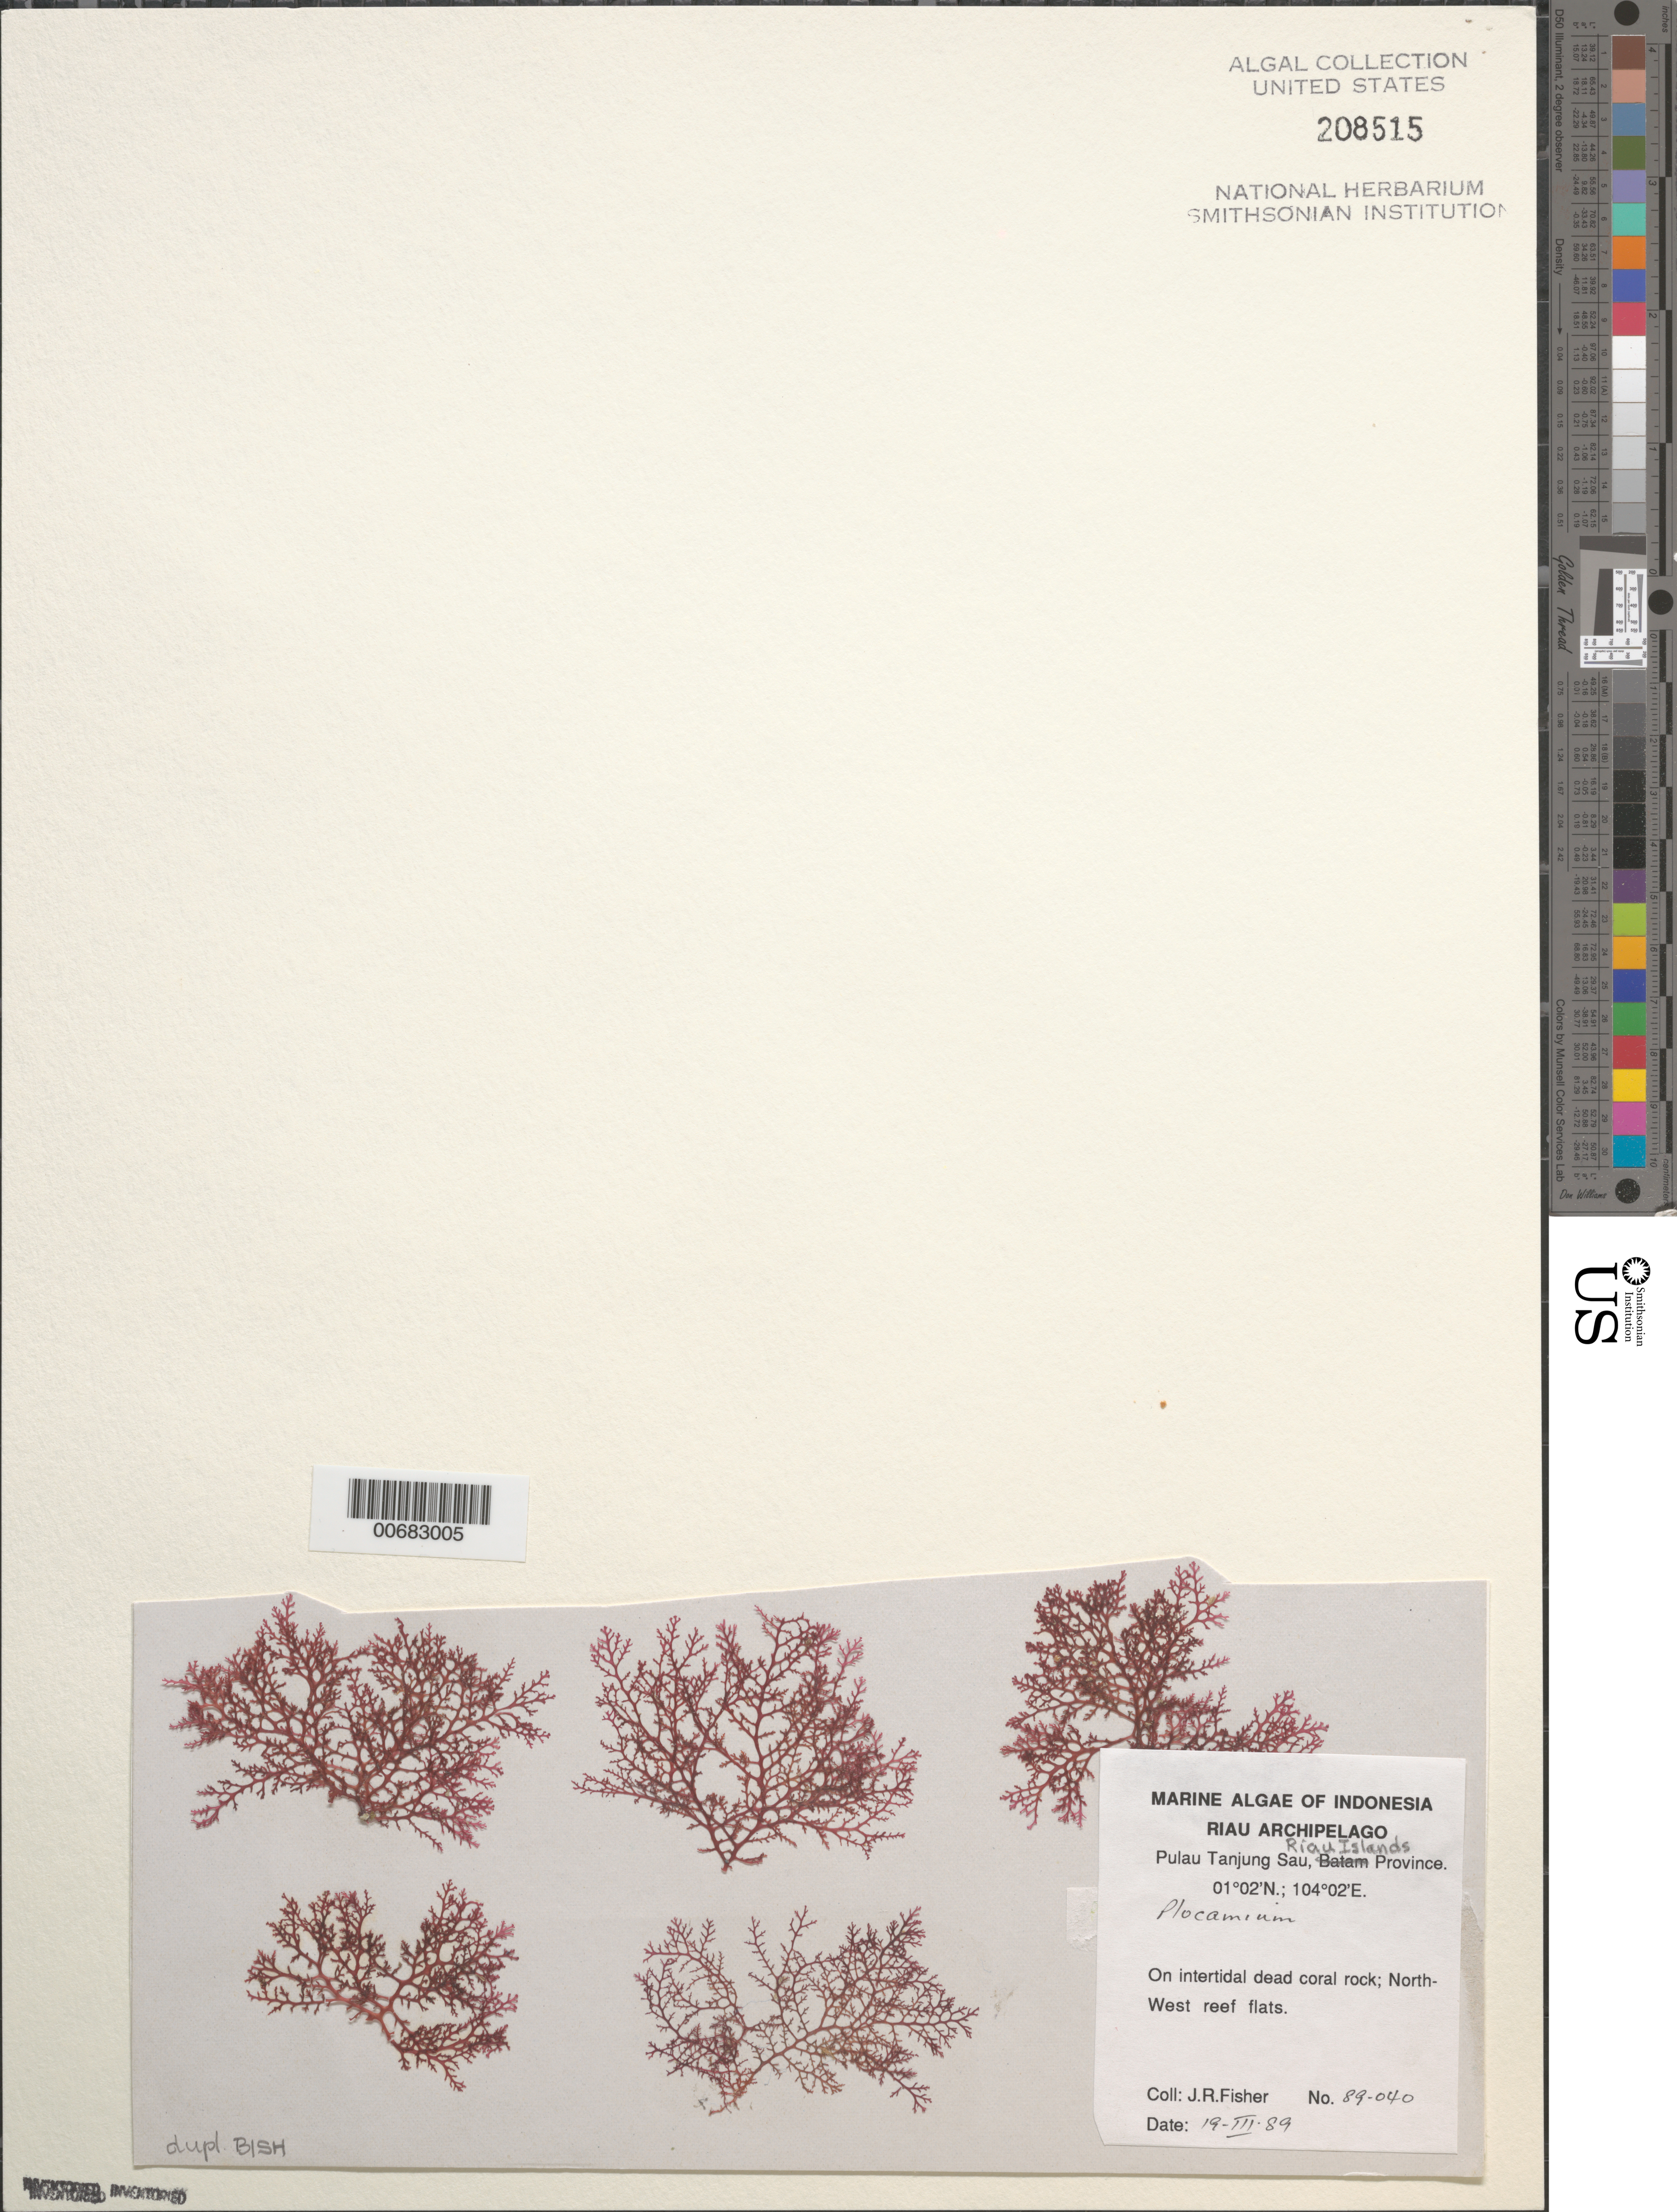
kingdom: Plantae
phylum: Rhodophyta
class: Florideophyceae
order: Plocamiales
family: Plocamiaceae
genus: Plocamium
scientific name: Plocamium sp.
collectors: J. Fisher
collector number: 89-040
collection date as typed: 19 Mar 1989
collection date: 1989-03-19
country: Indonesia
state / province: Sumatra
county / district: Riau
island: Pulau Tanjung Sau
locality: North-West reef flats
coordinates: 01 02' N, 104 02' E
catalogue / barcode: US 208515